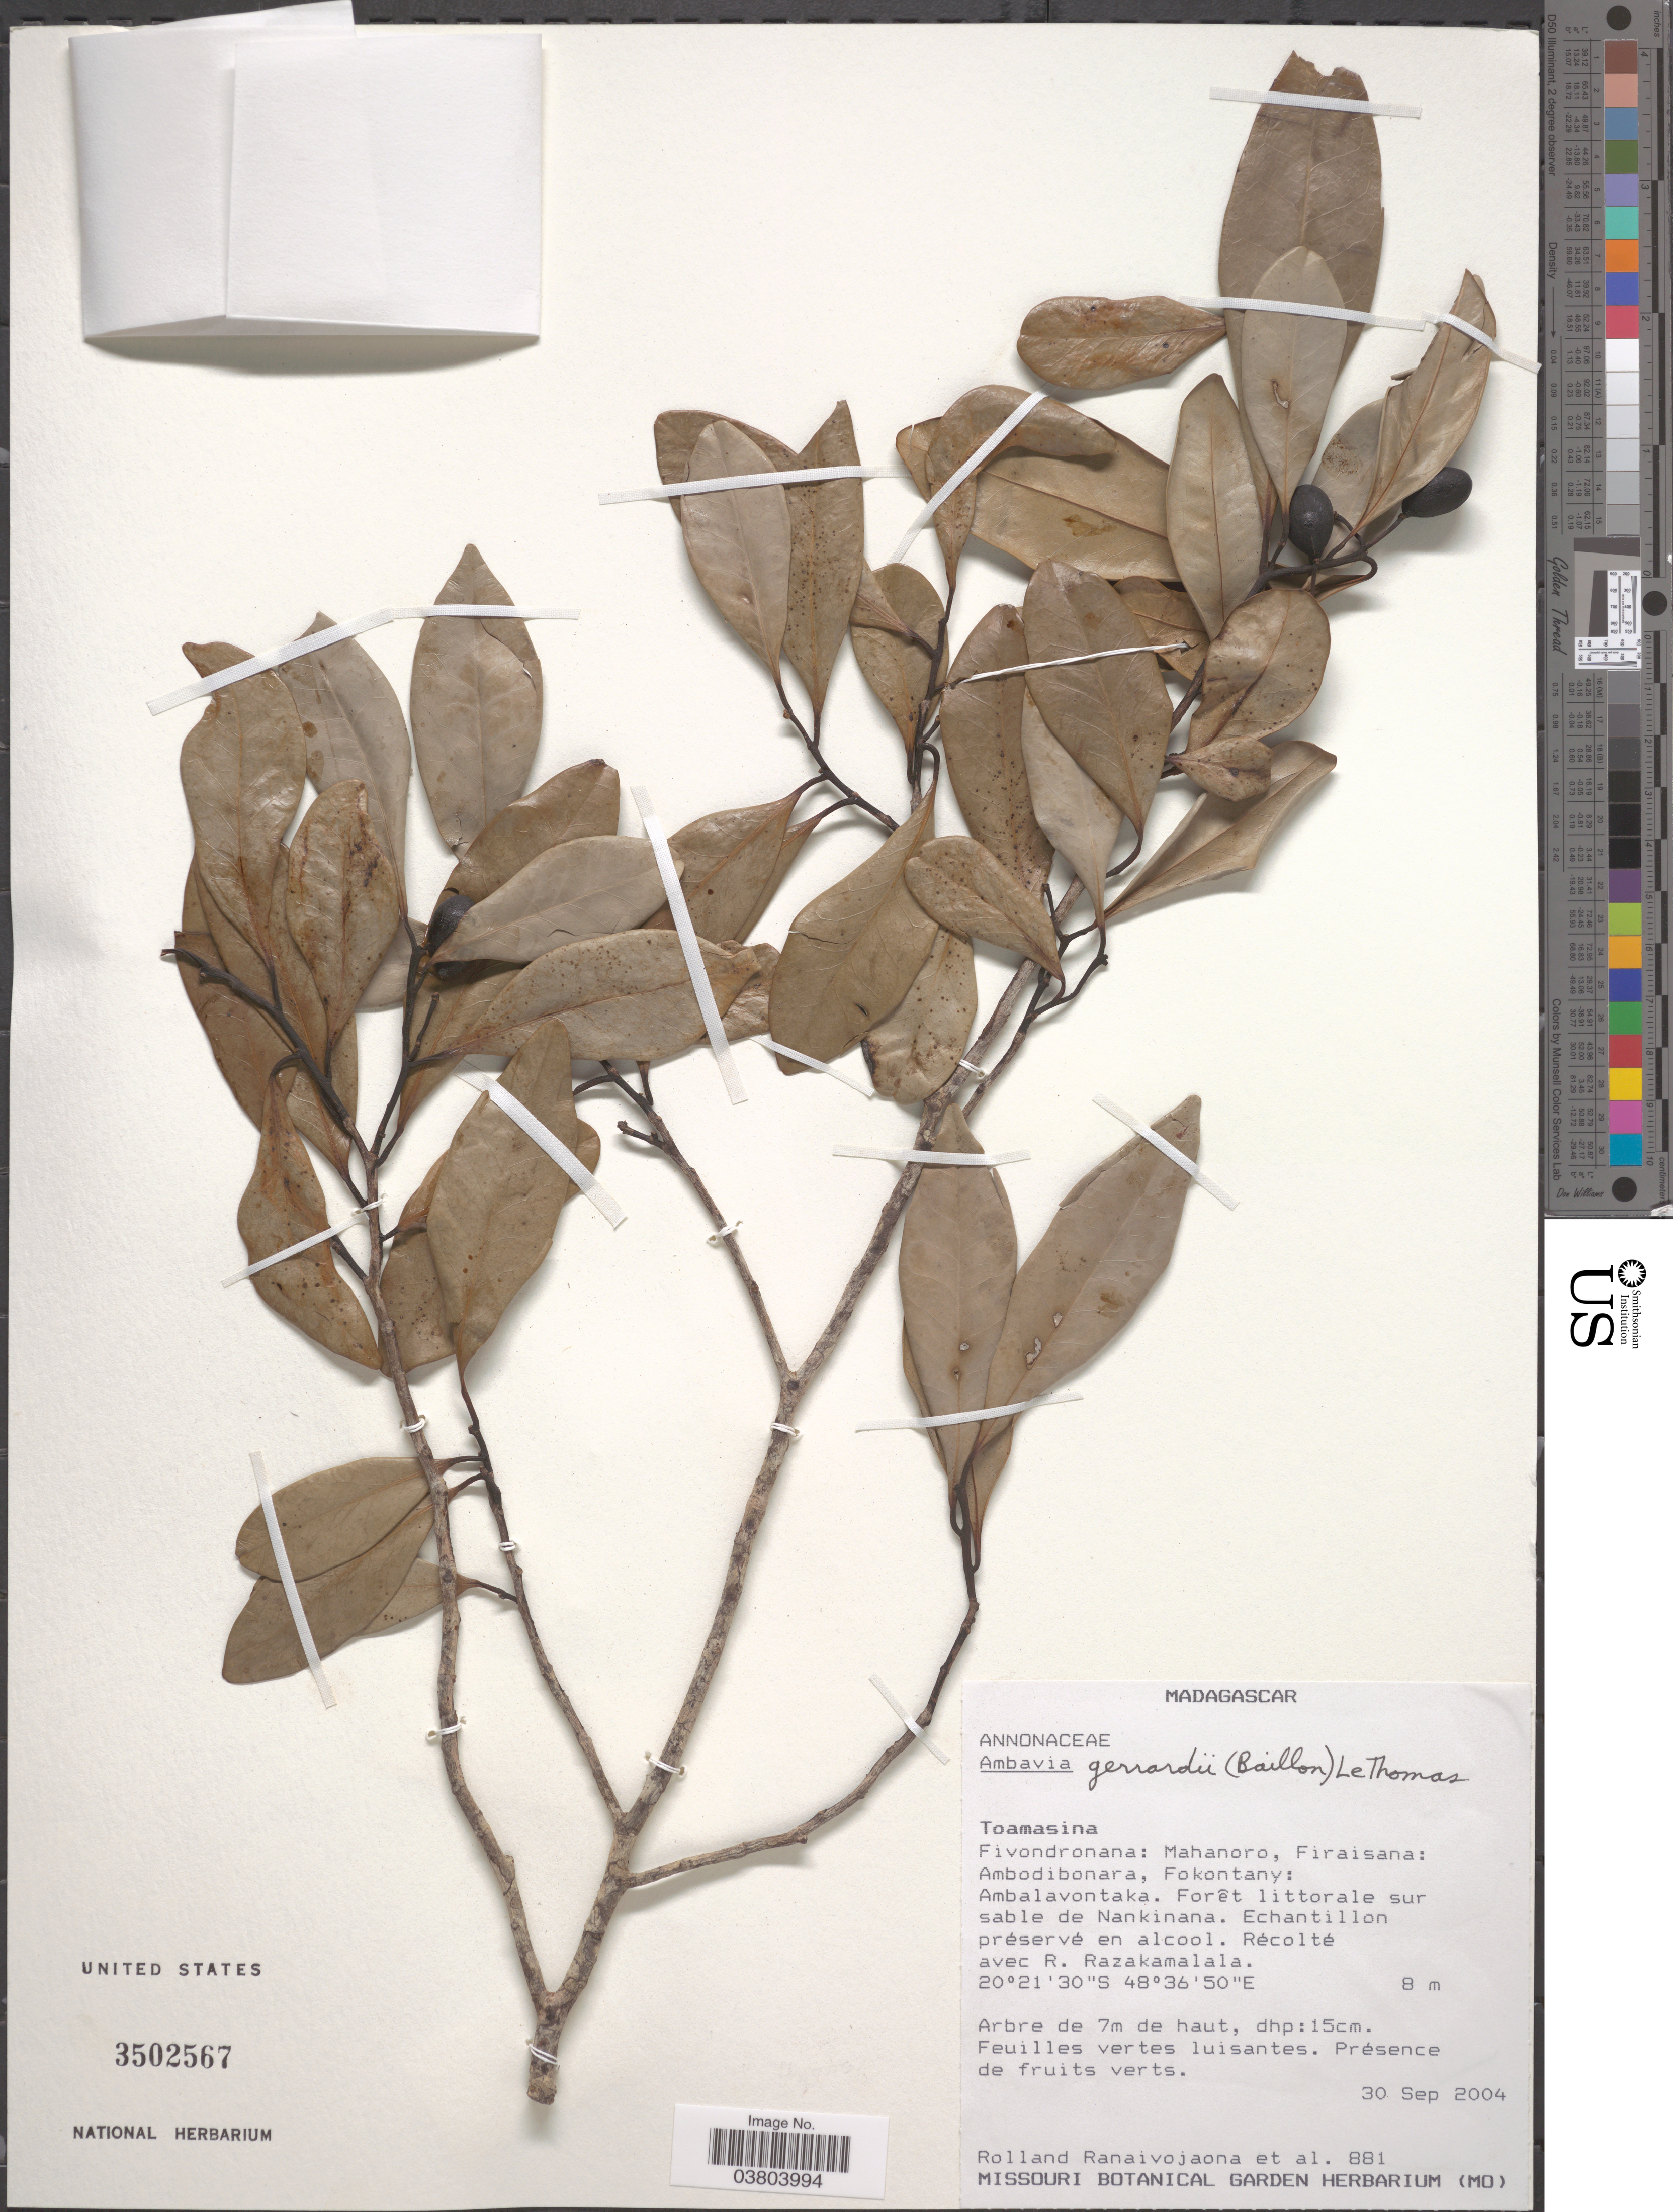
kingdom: Plantae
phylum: Tracheophyta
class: Magnoliopsida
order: Magnoliales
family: Annonaceae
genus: Ambavia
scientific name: Ambavia gerrardii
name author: (Baill.) LeThomas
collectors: R. Ranaivojaona & et al.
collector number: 881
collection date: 2004-09-30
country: Madagascar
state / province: Atsinanana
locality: Fivondronana: Mahnoro, Firaisana: Ambodibonara, Fokontany: Ambalavontaka. Forêt littorale sur sable de Nankinana. Echantillon préservé en alcool. Récolté avec R. Razakamalala.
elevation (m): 8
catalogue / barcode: US 3502567